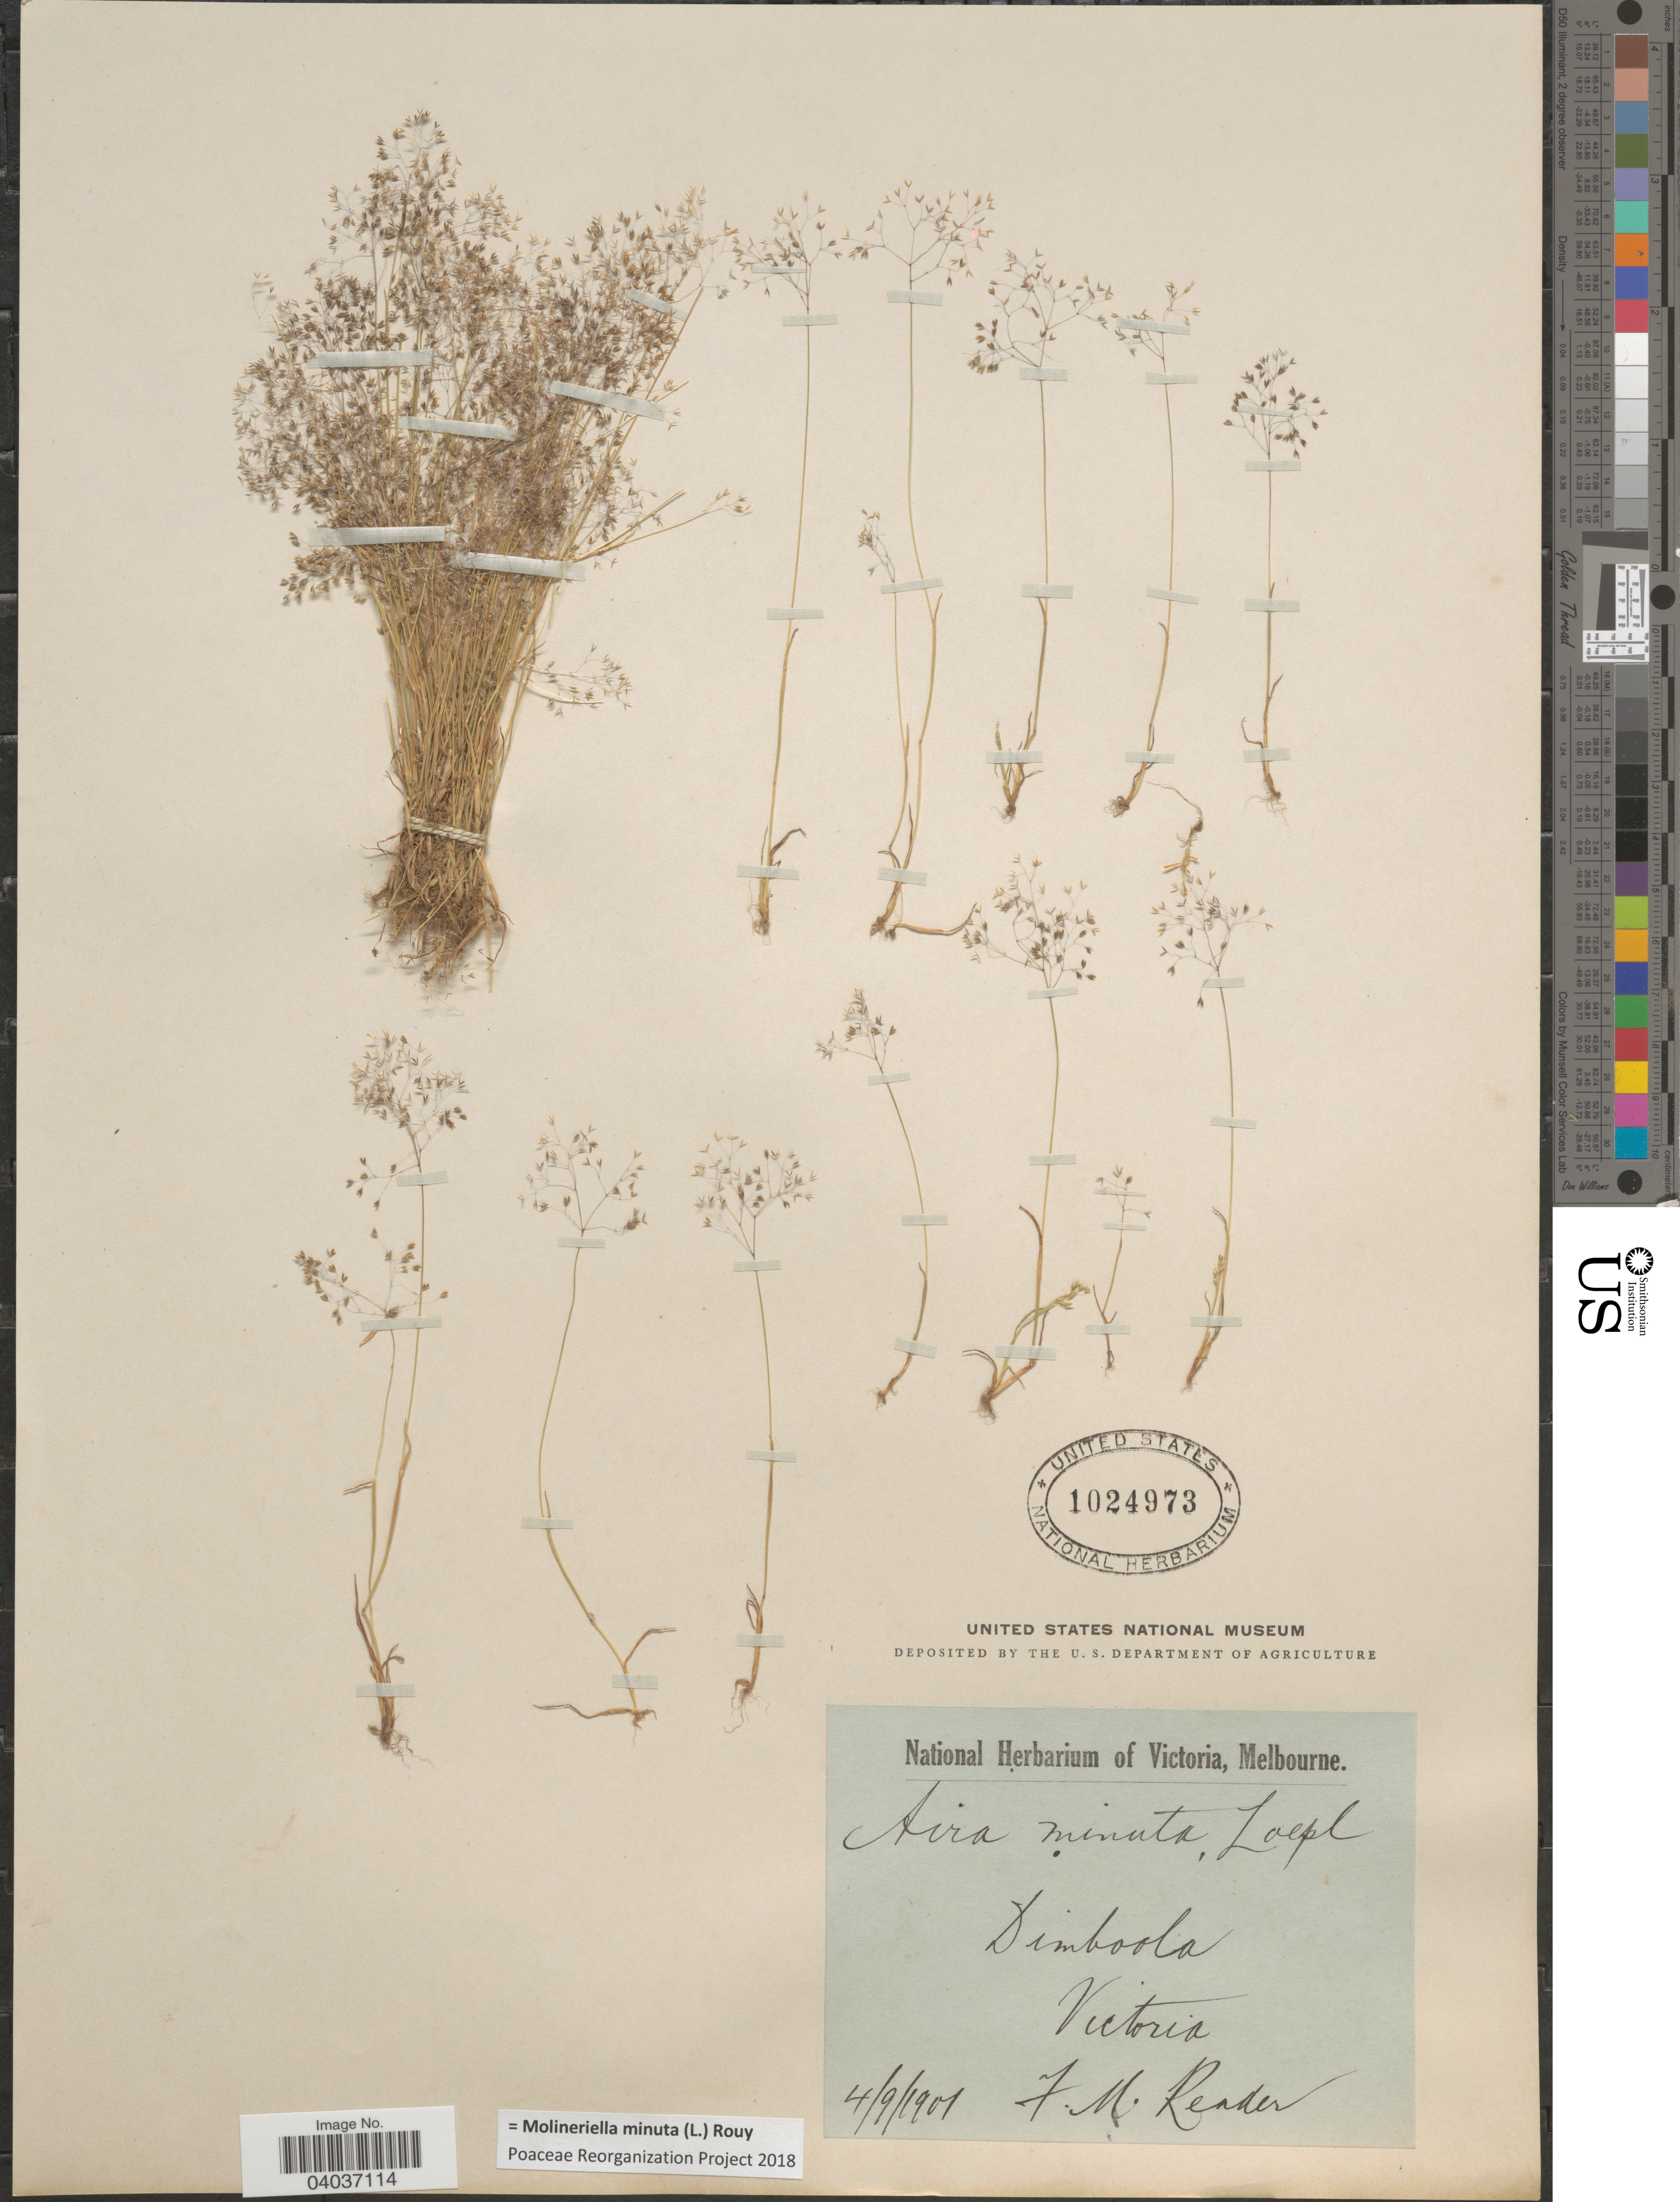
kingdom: Plantae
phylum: Tracheophyta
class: Liliopsida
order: Poales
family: Poaceae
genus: Molineriella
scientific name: Molineriella minuta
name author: (L.) Rouy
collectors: F. Reader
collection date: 1901-09-04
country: Australia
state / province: Victoria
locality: Dimboola, Victoria.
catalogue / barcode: US 1024973